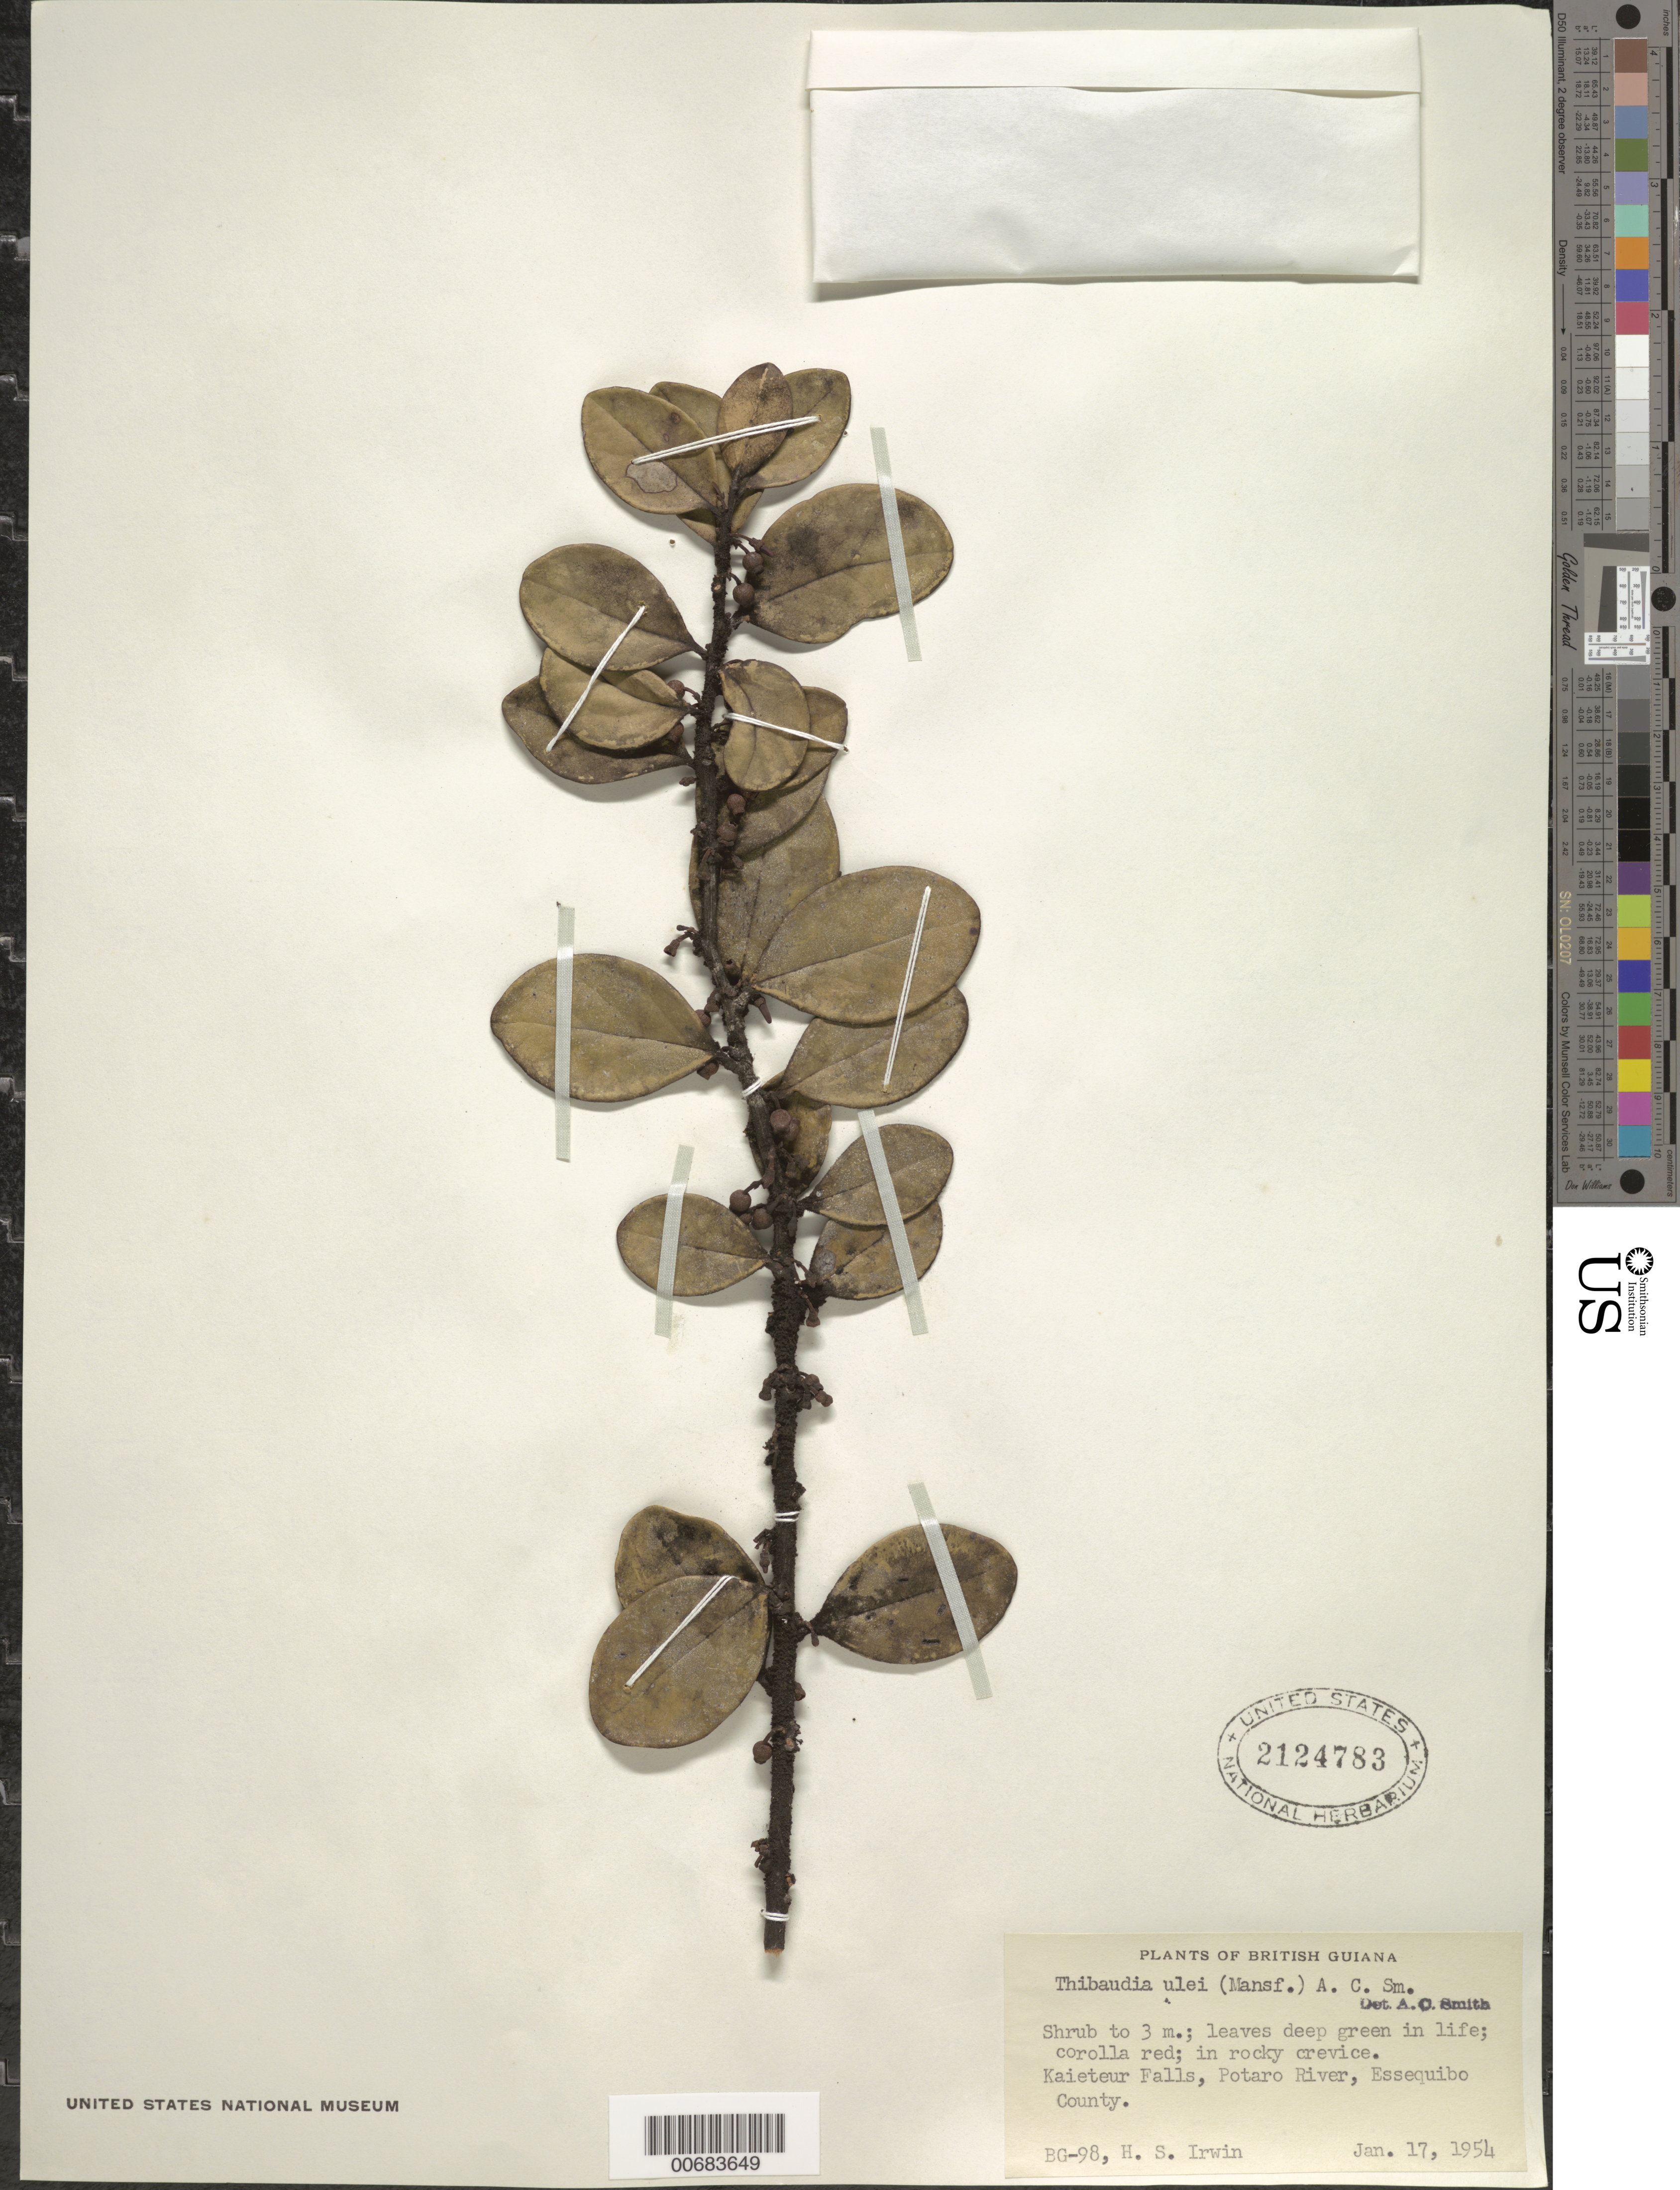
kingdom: Plantae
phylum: Tracheophyta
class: Magnoliopsida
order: Ericales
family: Ericaceae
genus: Thibaudia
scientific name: Thibaudia ulei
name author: A.C. Sm.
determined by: Smith, A. C.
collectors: H. Irwin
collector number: BG 98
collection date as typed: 17-Jan-54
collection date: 1954-01-17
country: Guyana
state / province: Potaro-Siparuni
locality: Kaieteur Falls, Potaro River, Essequibo County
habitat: Rocky crevice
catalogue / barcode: US 2124783